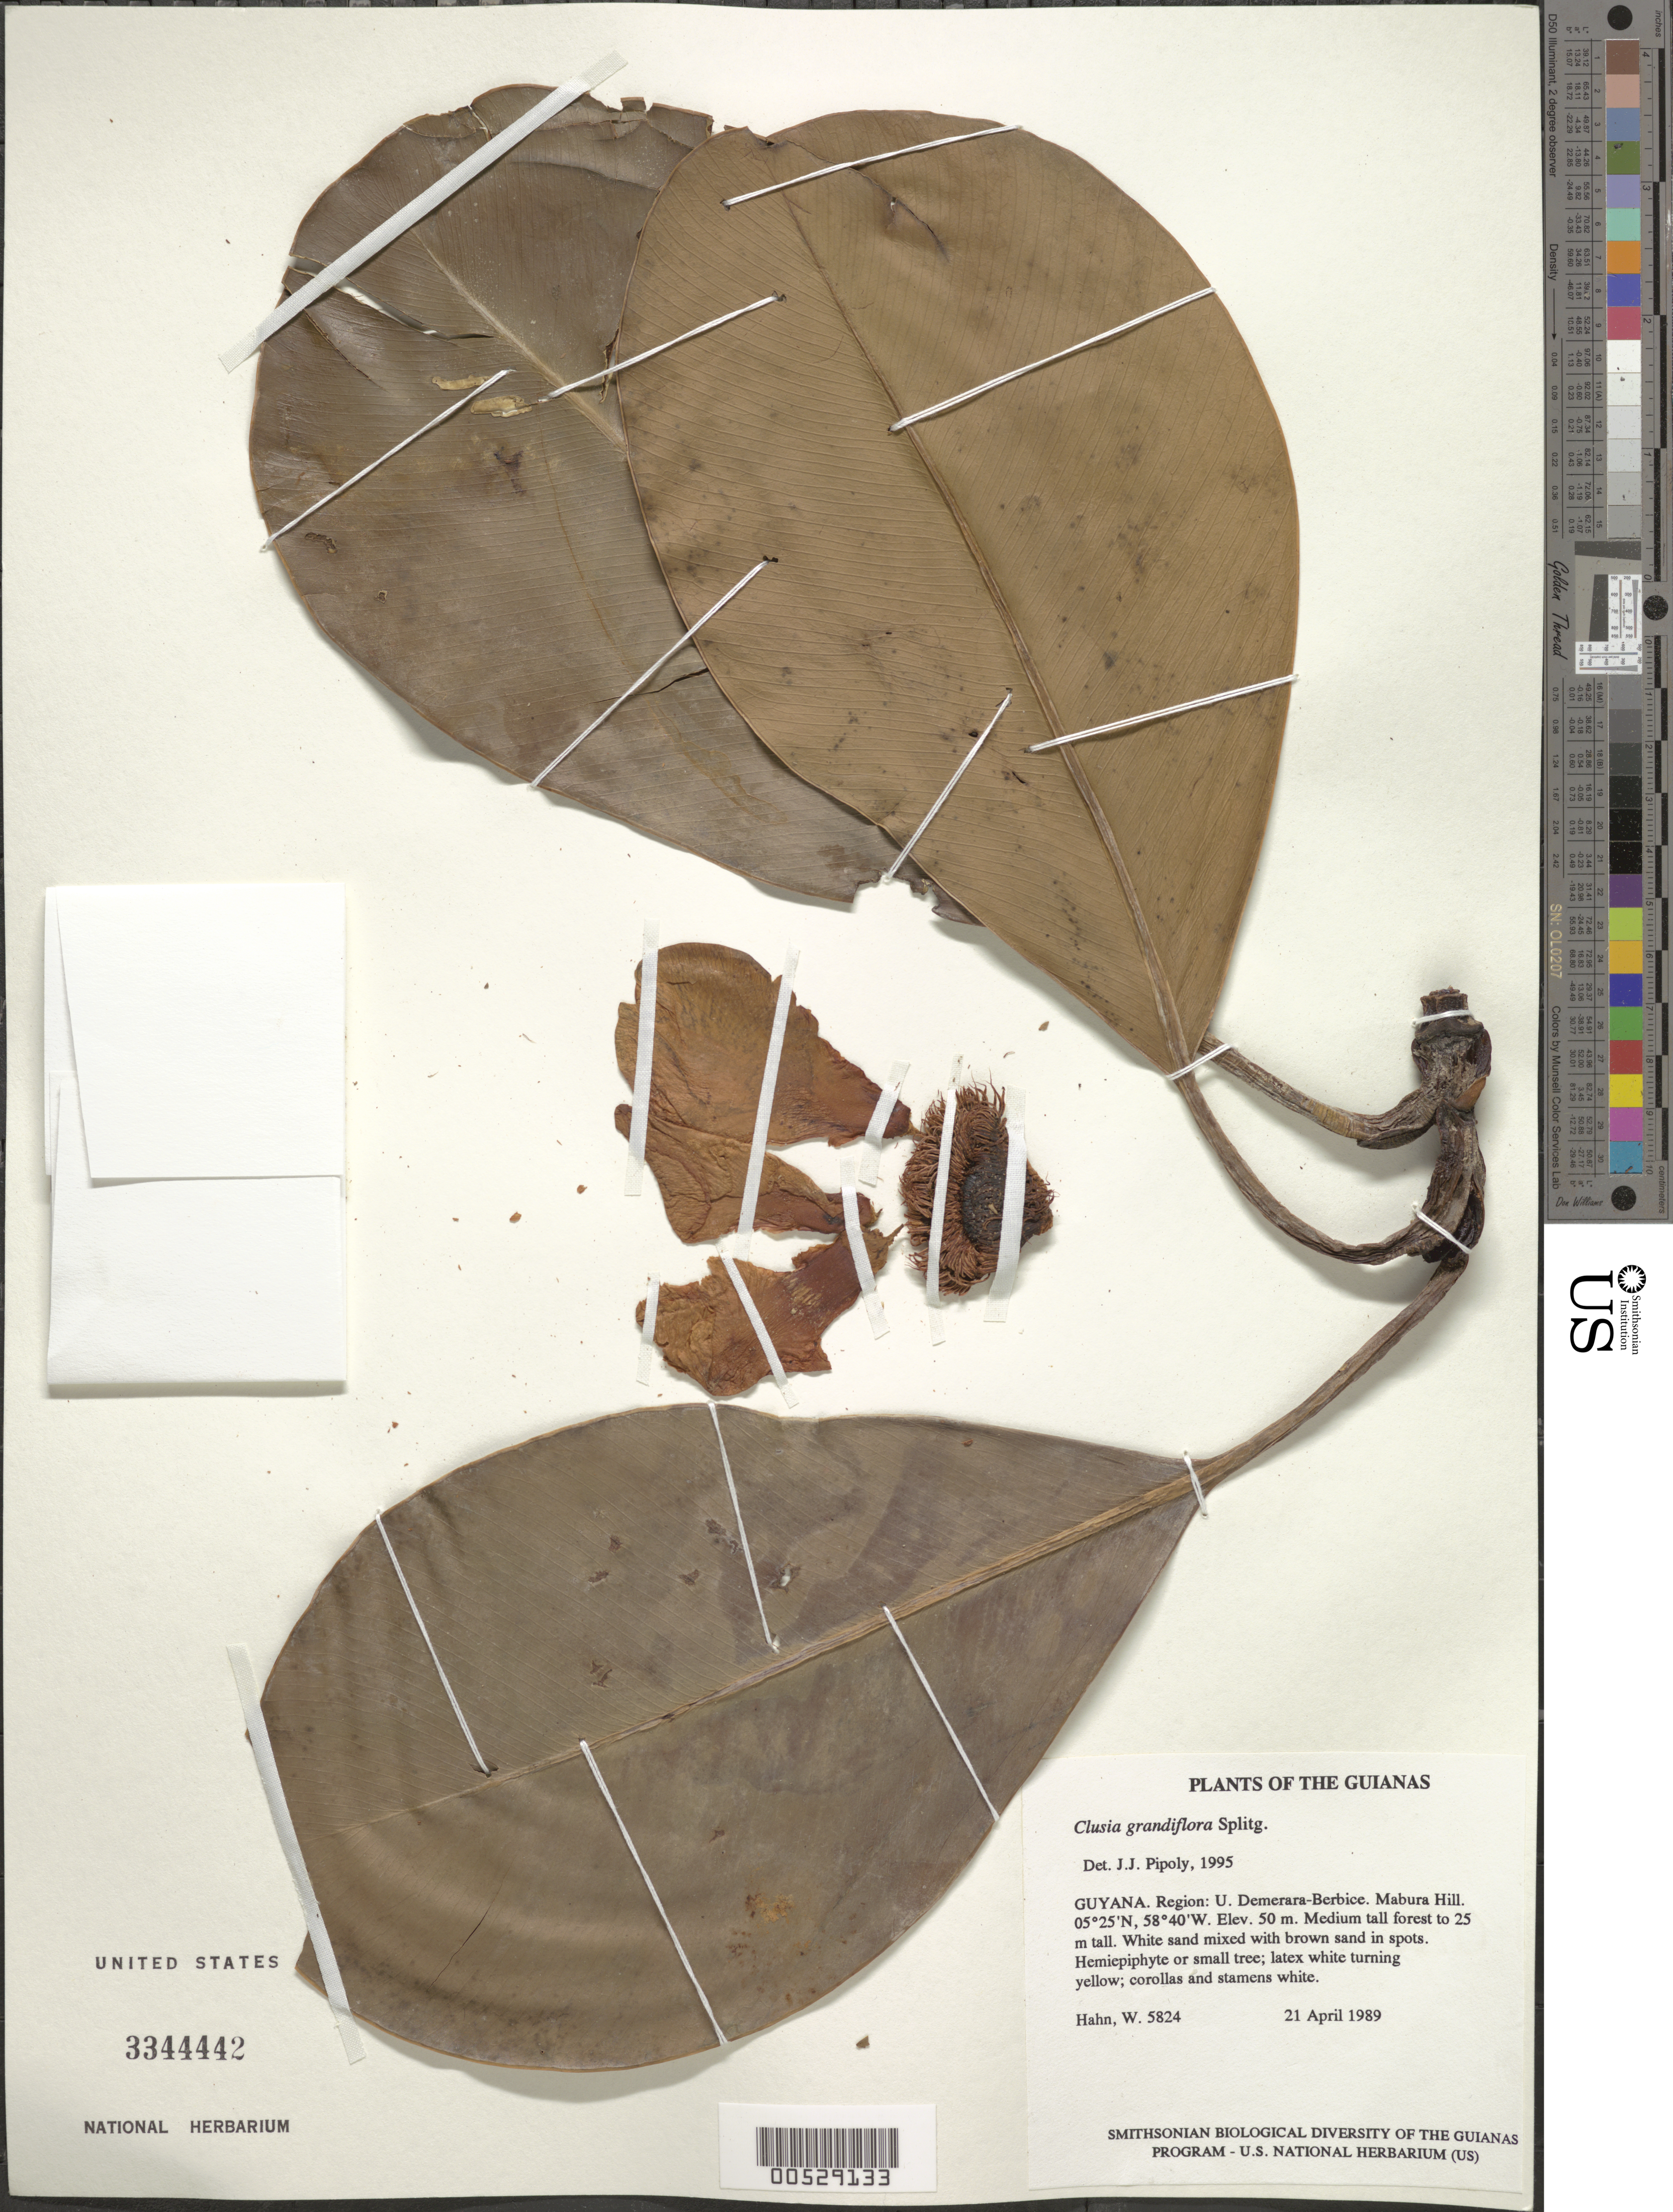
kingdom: Plantae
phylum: Tracheophyta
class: Magnoliopsida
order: Malpighiales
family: Clusiaceae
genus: Clusia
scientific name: Clusia grandiflora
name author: Splitg.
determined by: Pipoly, J. J., III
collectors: W. Hahn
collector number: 5824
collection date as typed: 21 April 1989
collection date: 1989-04-21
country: Guyana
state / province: U. Demerara-Berbice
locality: Mabura Hill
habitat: Medium tall forest to 25 m tall. White sand mixed with brown sand in spots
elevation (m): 50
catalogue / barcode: US 3344442